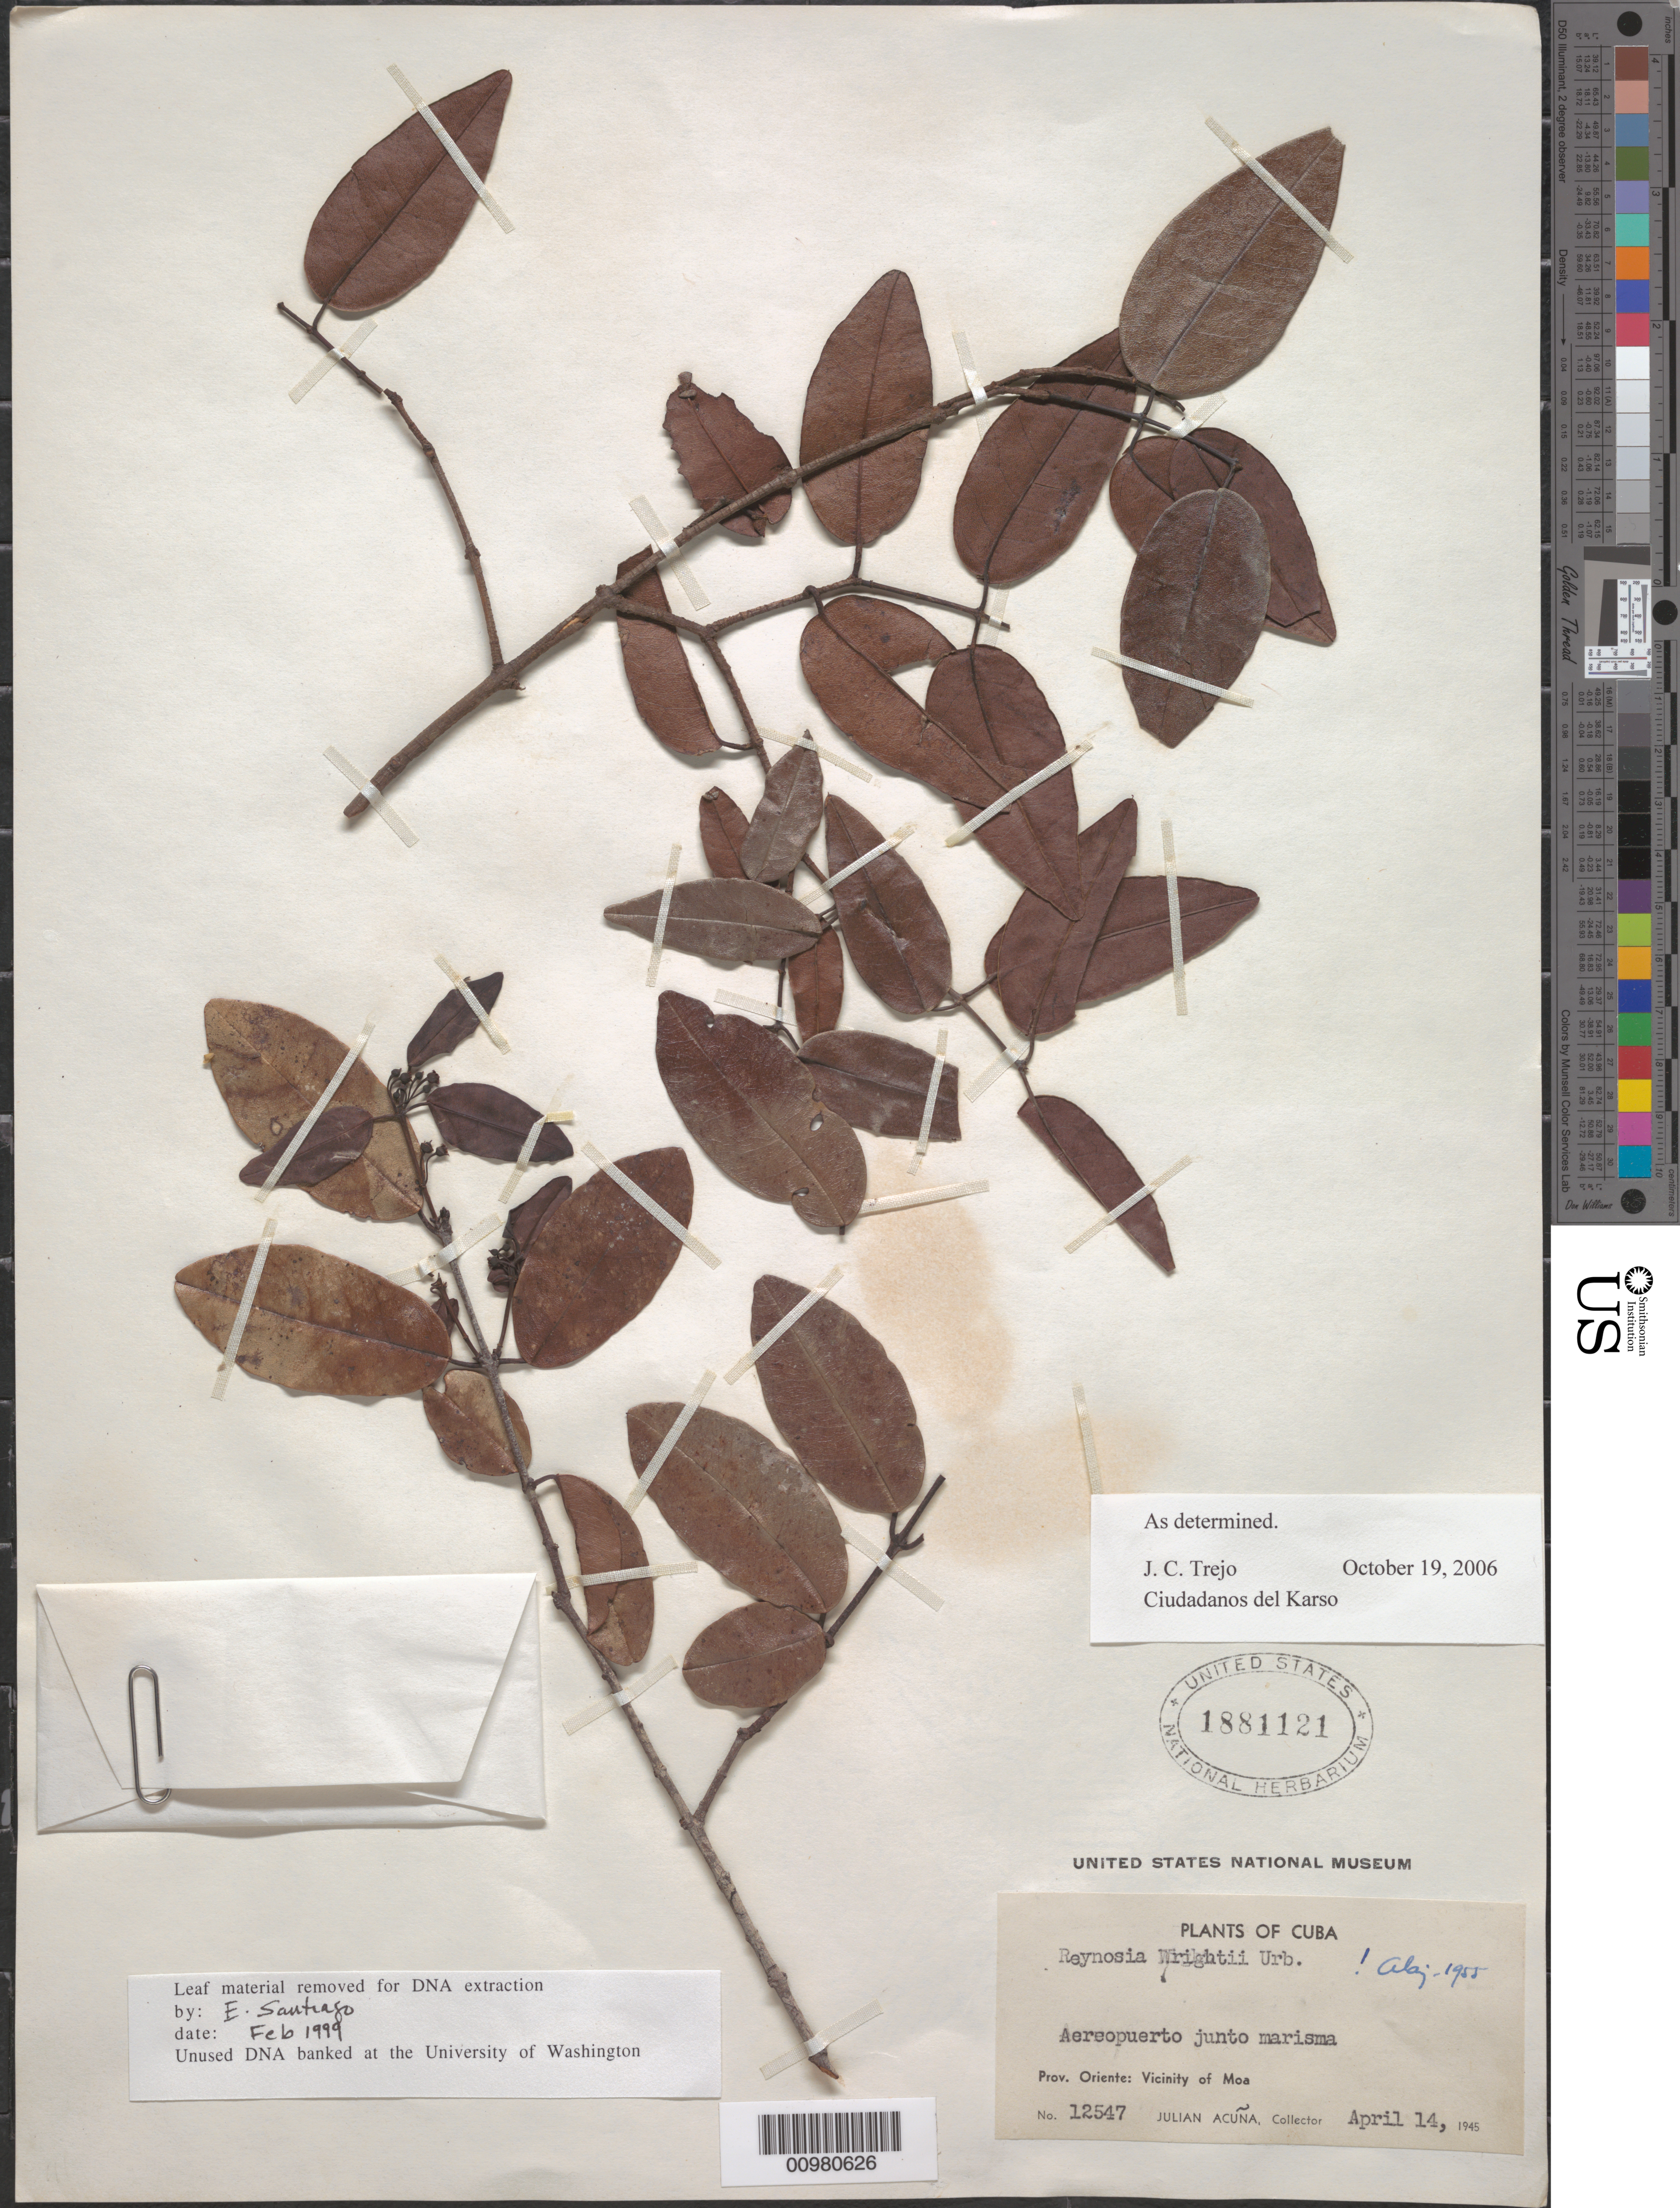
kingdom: Plantae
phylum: Tracheophyta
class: Magnoliopsida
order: Rosales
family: Rhamnaceae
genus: Reynosia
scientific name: Reynosia wrightii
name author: Urb.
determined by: Trejo-Torres, J. C.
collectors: J. Acuña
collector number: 12547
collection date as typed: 14 Apr 1945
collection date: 1945-04-14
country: Cuba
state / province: Holguín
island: Cuba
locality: Moa, vicinity of; aereopuerto junto marisma [Oriente]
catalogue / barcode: US 1881121